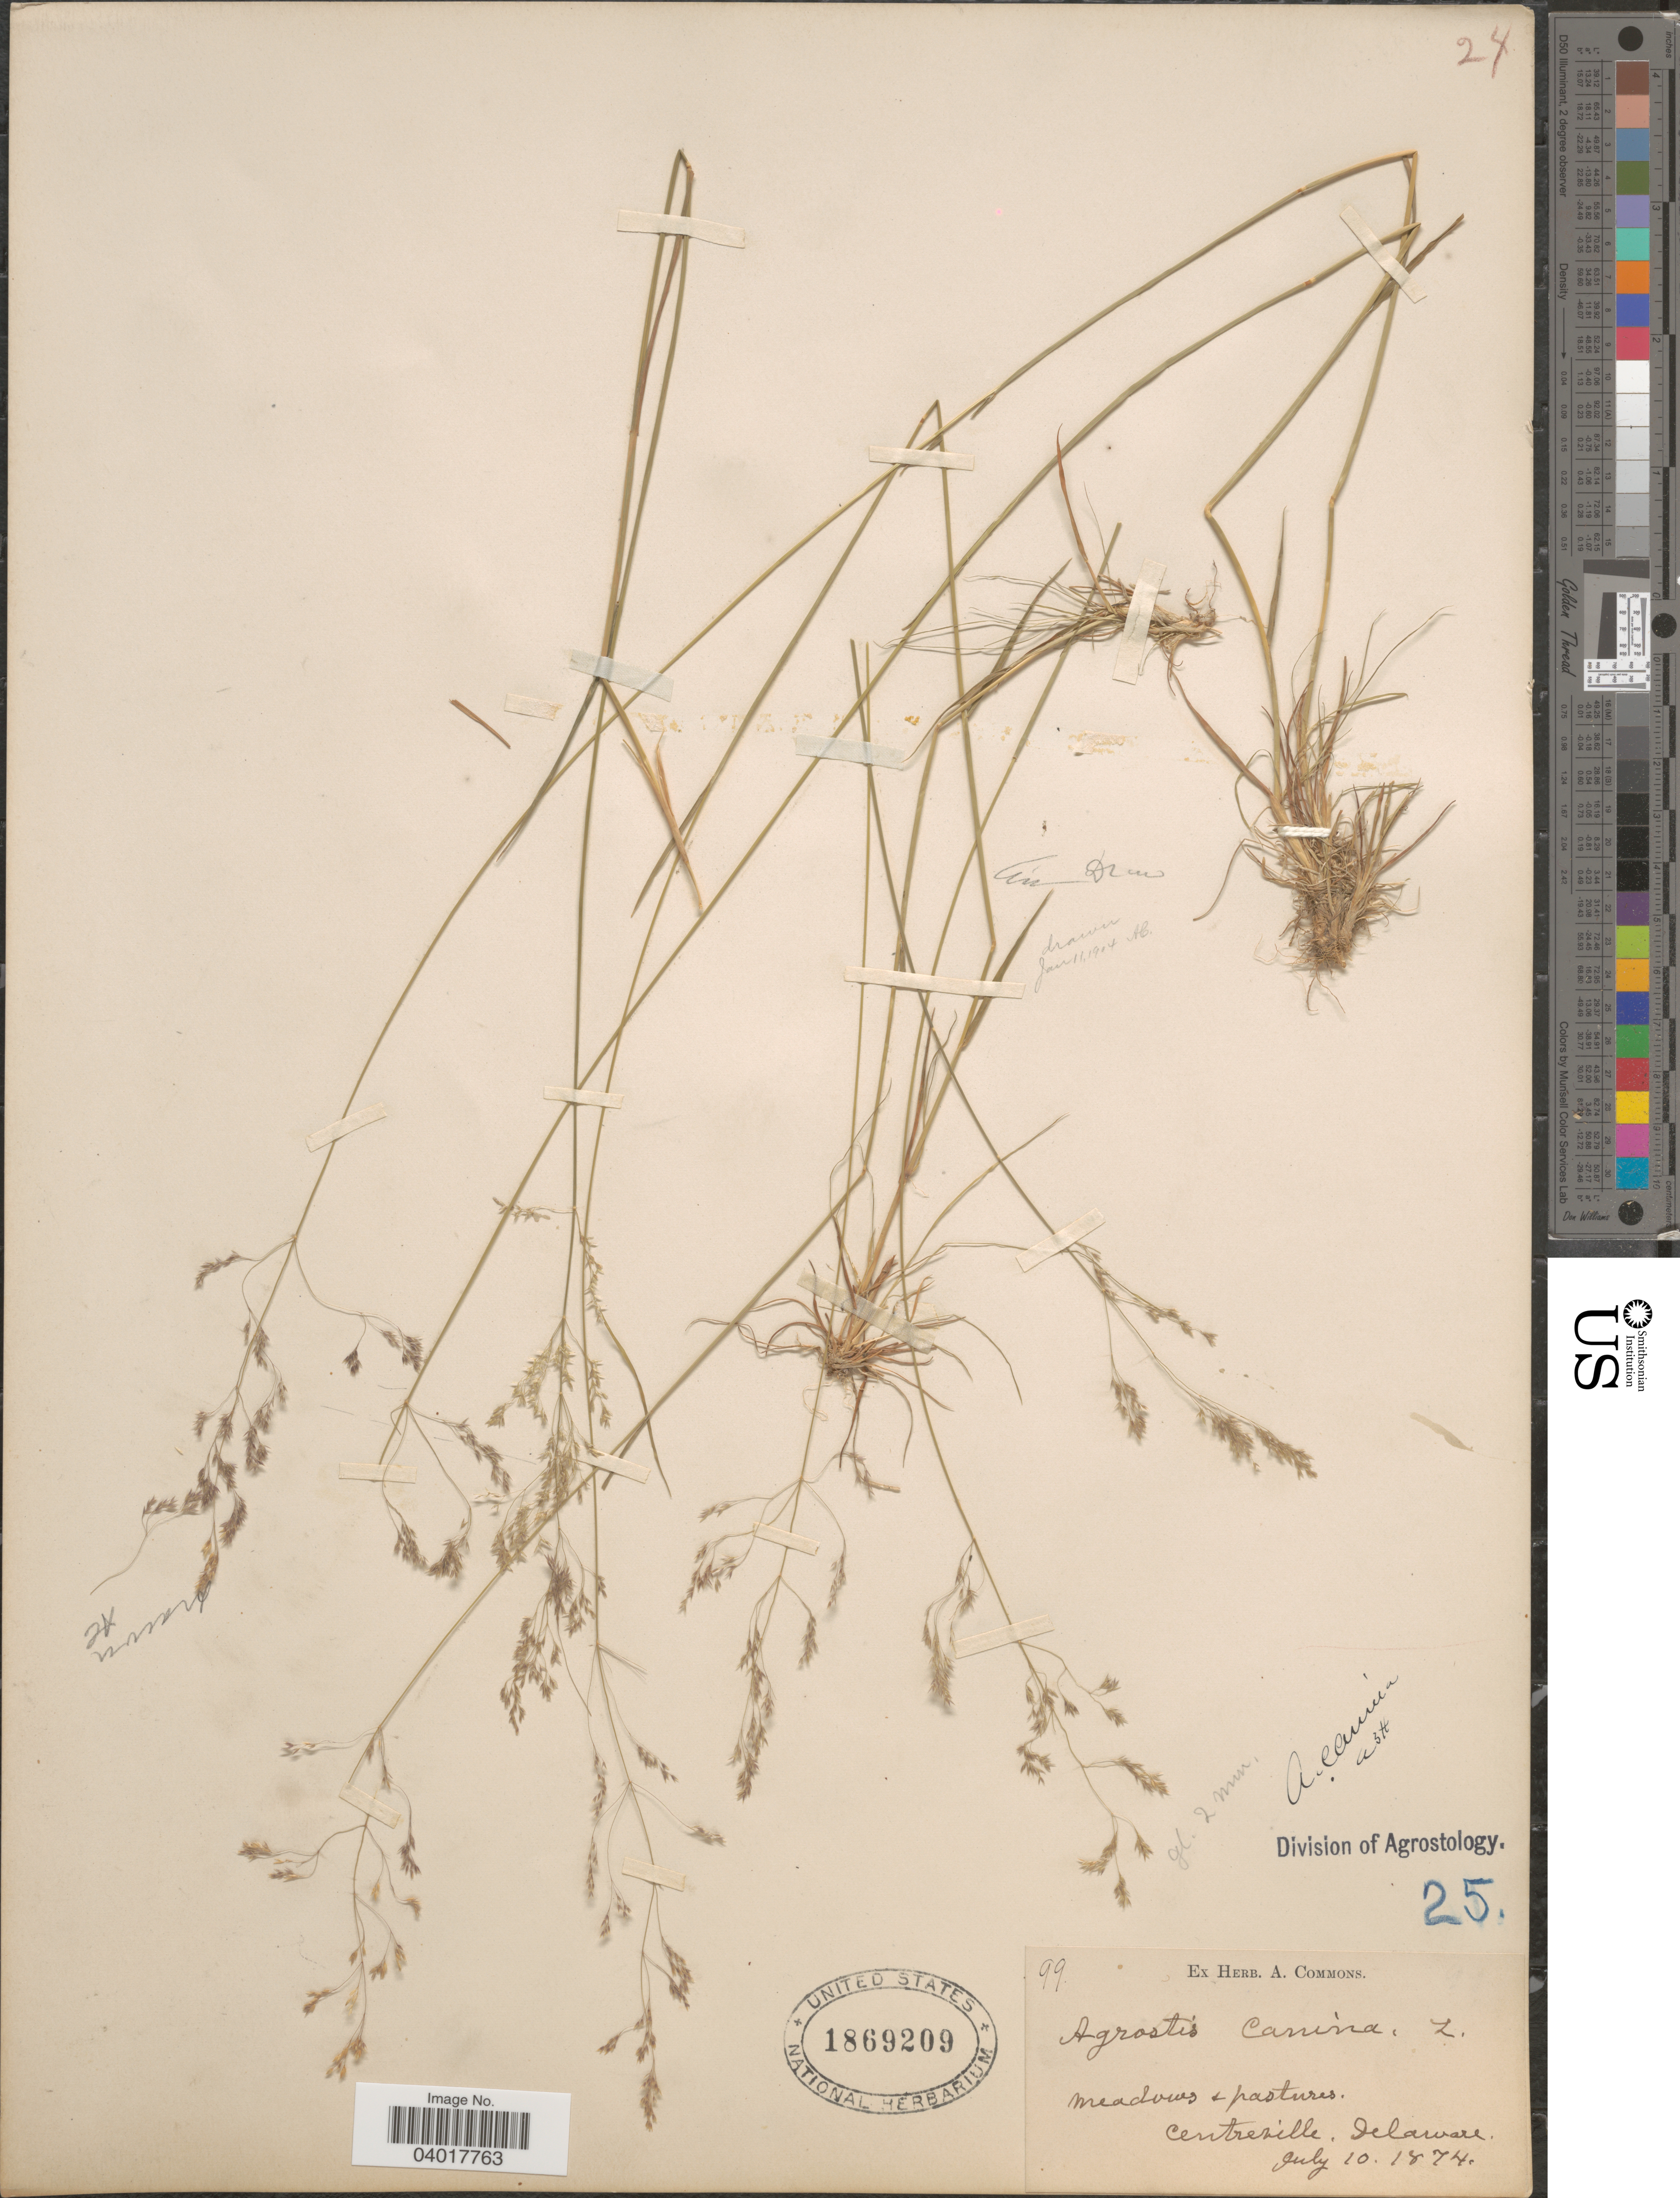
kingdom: Plantae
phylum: Tracheophyta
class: Liliopsida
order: Poales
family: Poaceae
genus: Agrostis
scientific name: Agrostis canina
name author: L.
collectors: ex herb. A. Commons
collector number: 99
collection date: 1874-07-10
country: United States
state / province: Delaware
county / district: New Castle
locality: Centreville.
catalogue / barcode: US 1869209